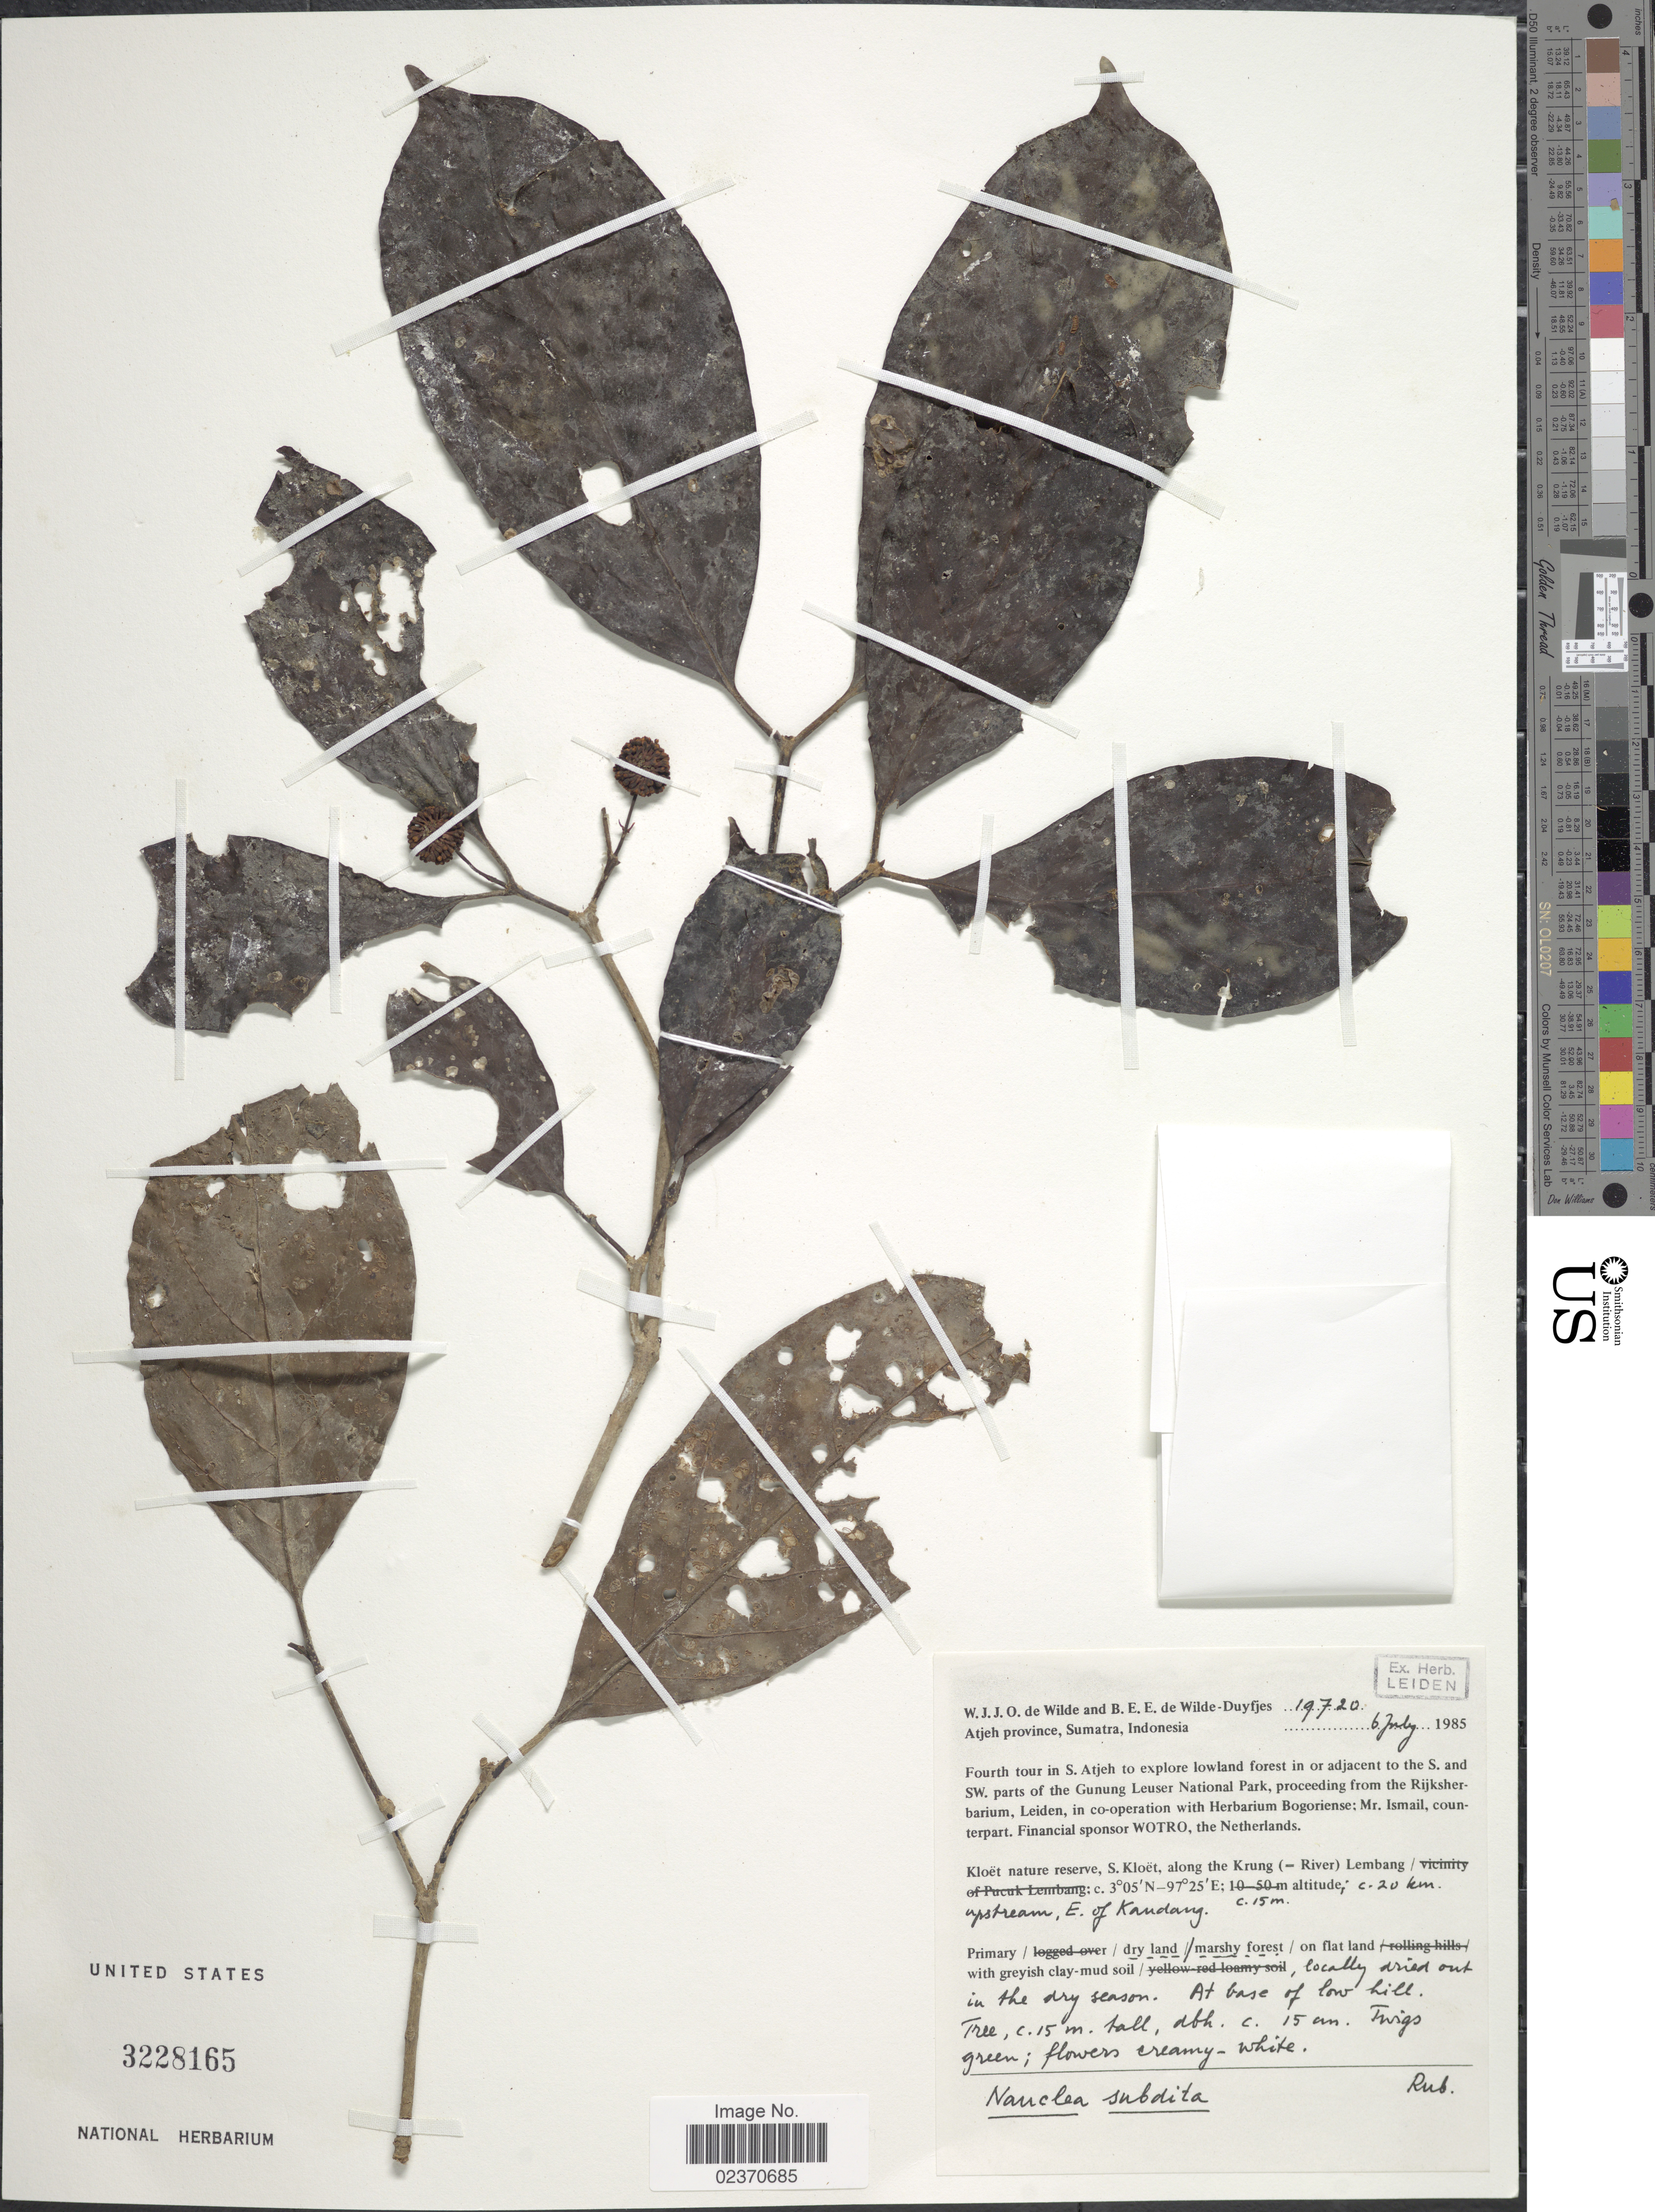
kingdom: Plantae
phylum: Tracheophyta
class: Magnoliopsida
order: Gentianales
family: Rubiaceae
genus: Nauclea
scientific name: Nauclea subdita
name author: Steud.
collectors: W. J. de Wilde & B. E. de Wilde-Duyfjes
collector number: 19720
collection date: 1985-07-06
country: Indonesia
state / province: Sumatra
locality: Atjeh Province, Sumatra, Indonesia, Fourth tour in S. Atjeh to Explore lowland forest in or adjacent to the S. and SW. parts of the Gunung Leuser National Park, Kloet nature reserve, S. Kloet, along the Krung (-River) Lembang, 20 km upstream, E. of Kandang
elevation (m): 15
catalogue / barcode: US 3228165